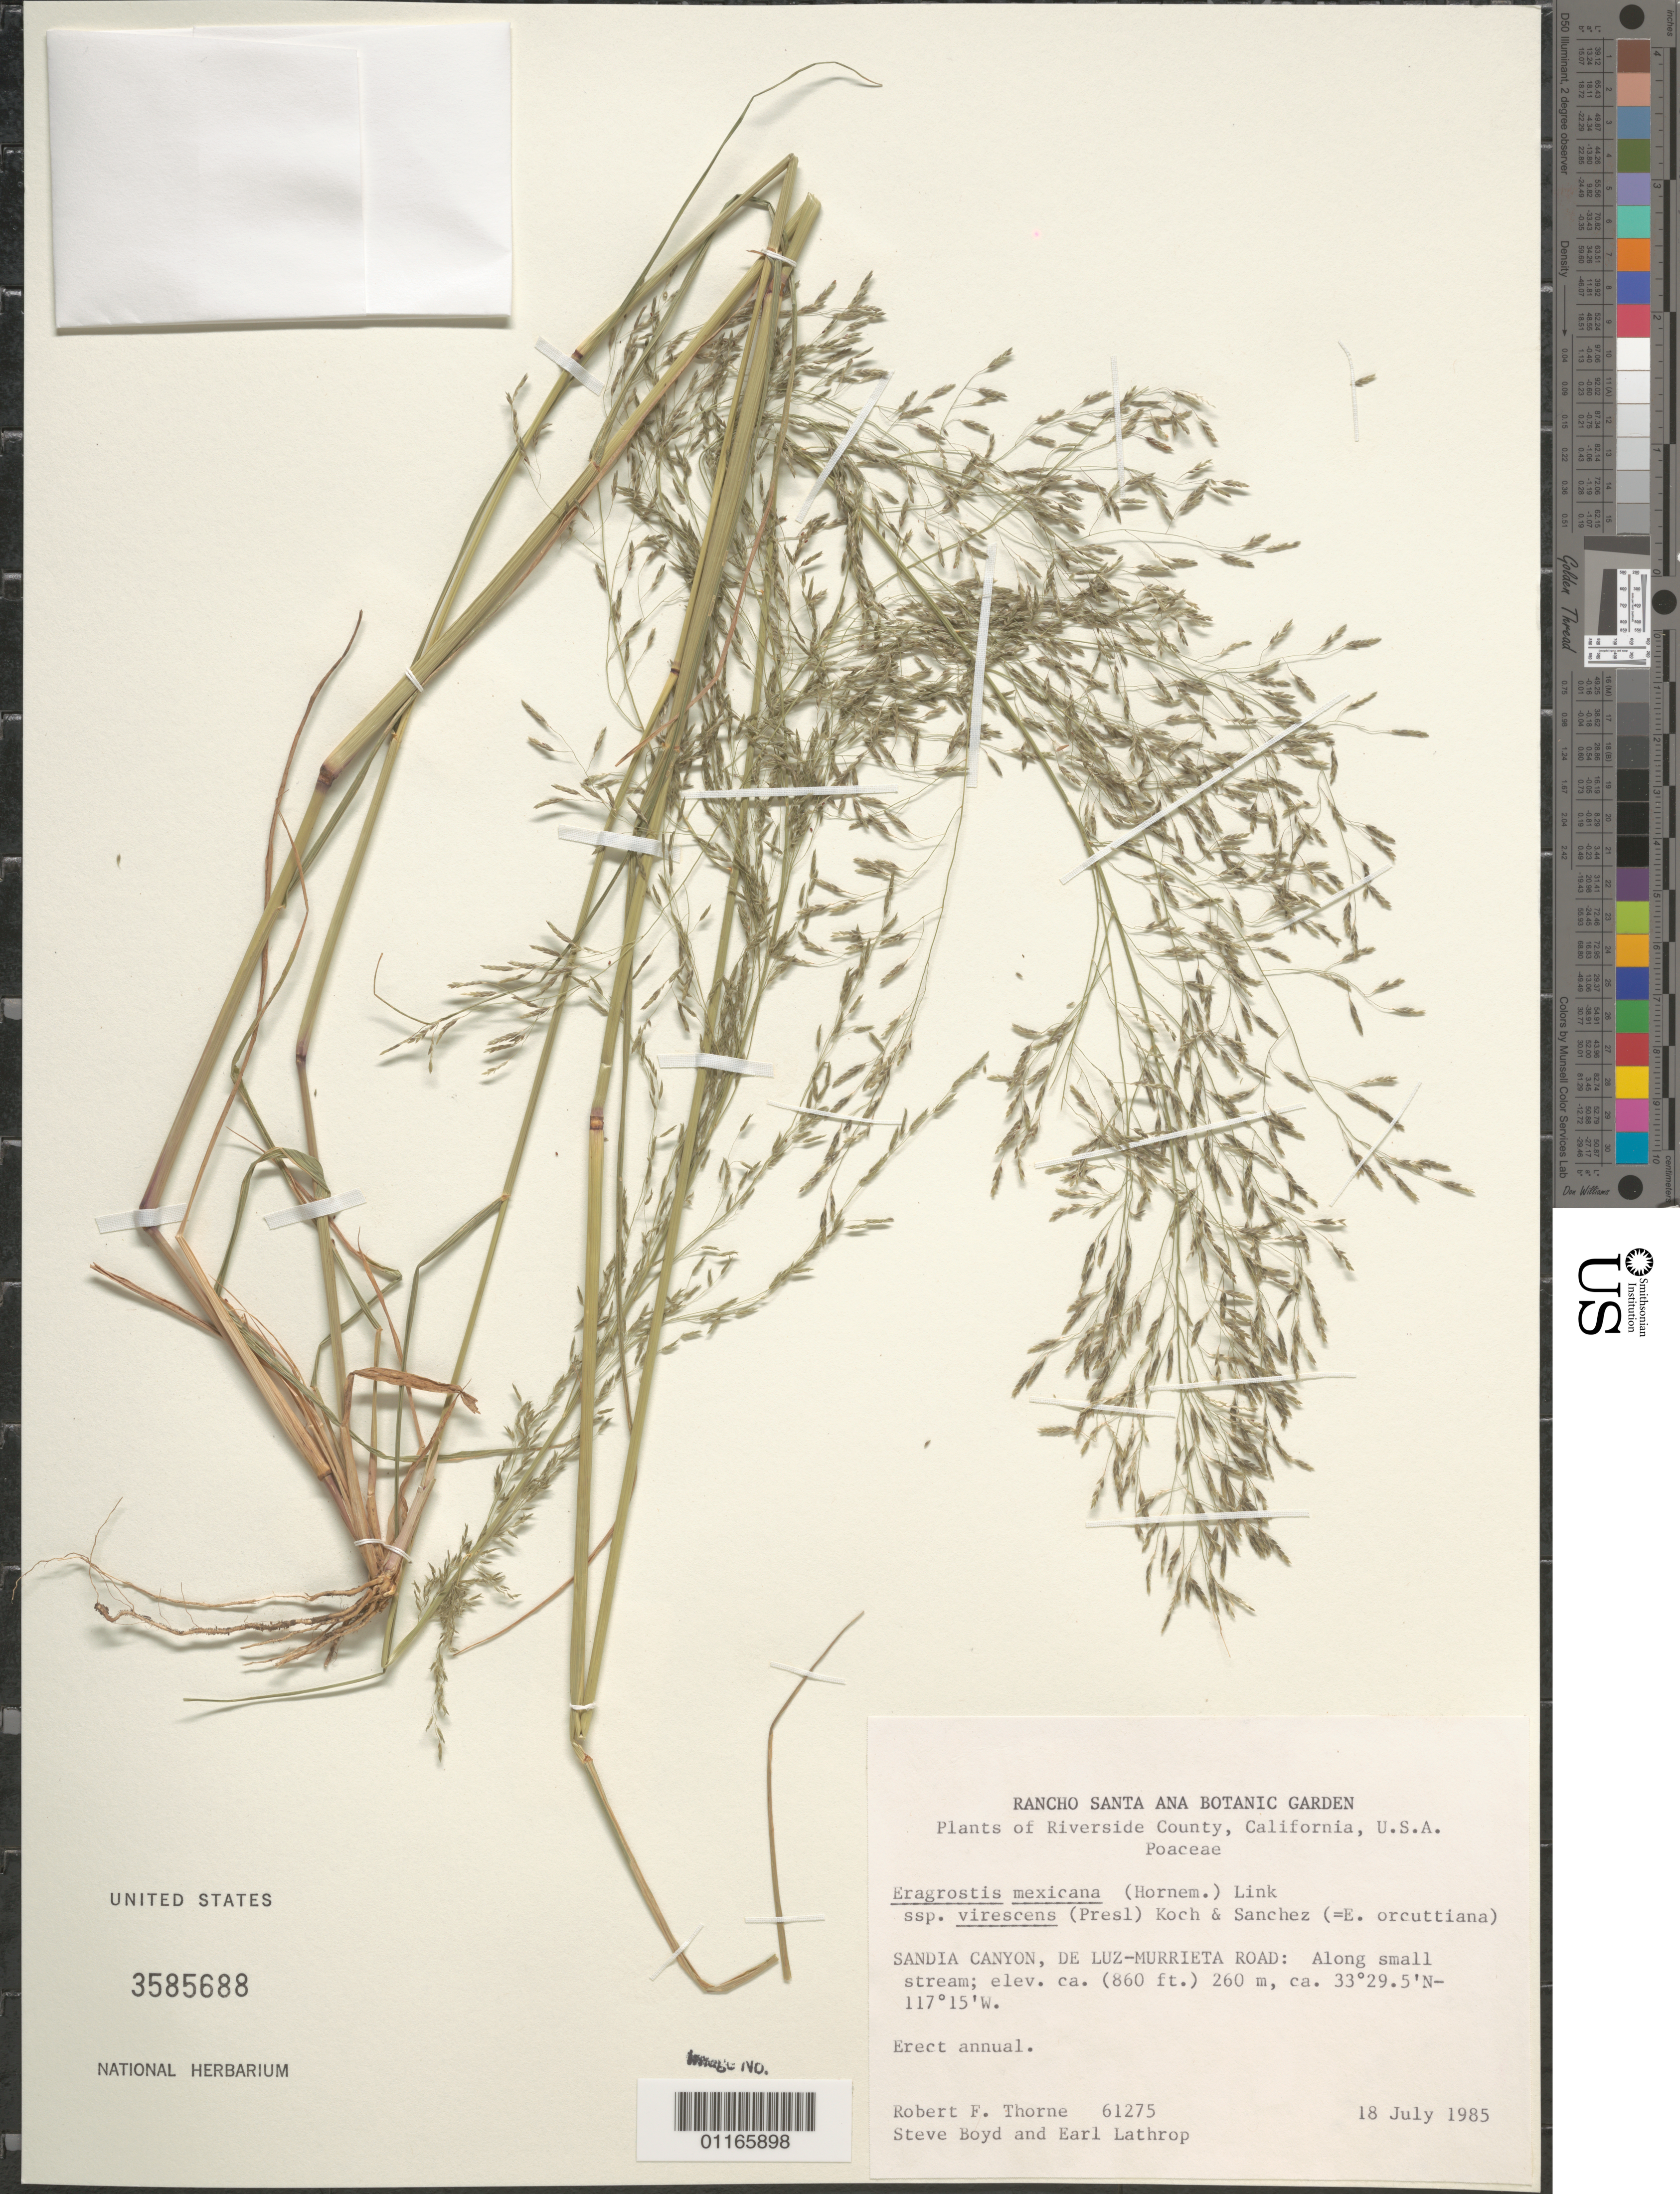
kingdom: Plantae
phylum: Tracheophyta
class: Liliopsida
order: Poales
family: Poaceae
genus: Eragrostis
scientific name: Eragrostis mexicana subsp. virescens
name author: (J. Presl) S.D. Koch & Sánchez Vega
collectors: R. F. Thorne, S. Boyd & E. W. Lathrop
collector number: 61275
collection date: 1985-07-18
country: United States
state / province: California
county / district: Riverside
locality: Sandia Canyon, De Luz-Murrieta Road.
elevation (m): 260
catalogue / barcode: US 3585688